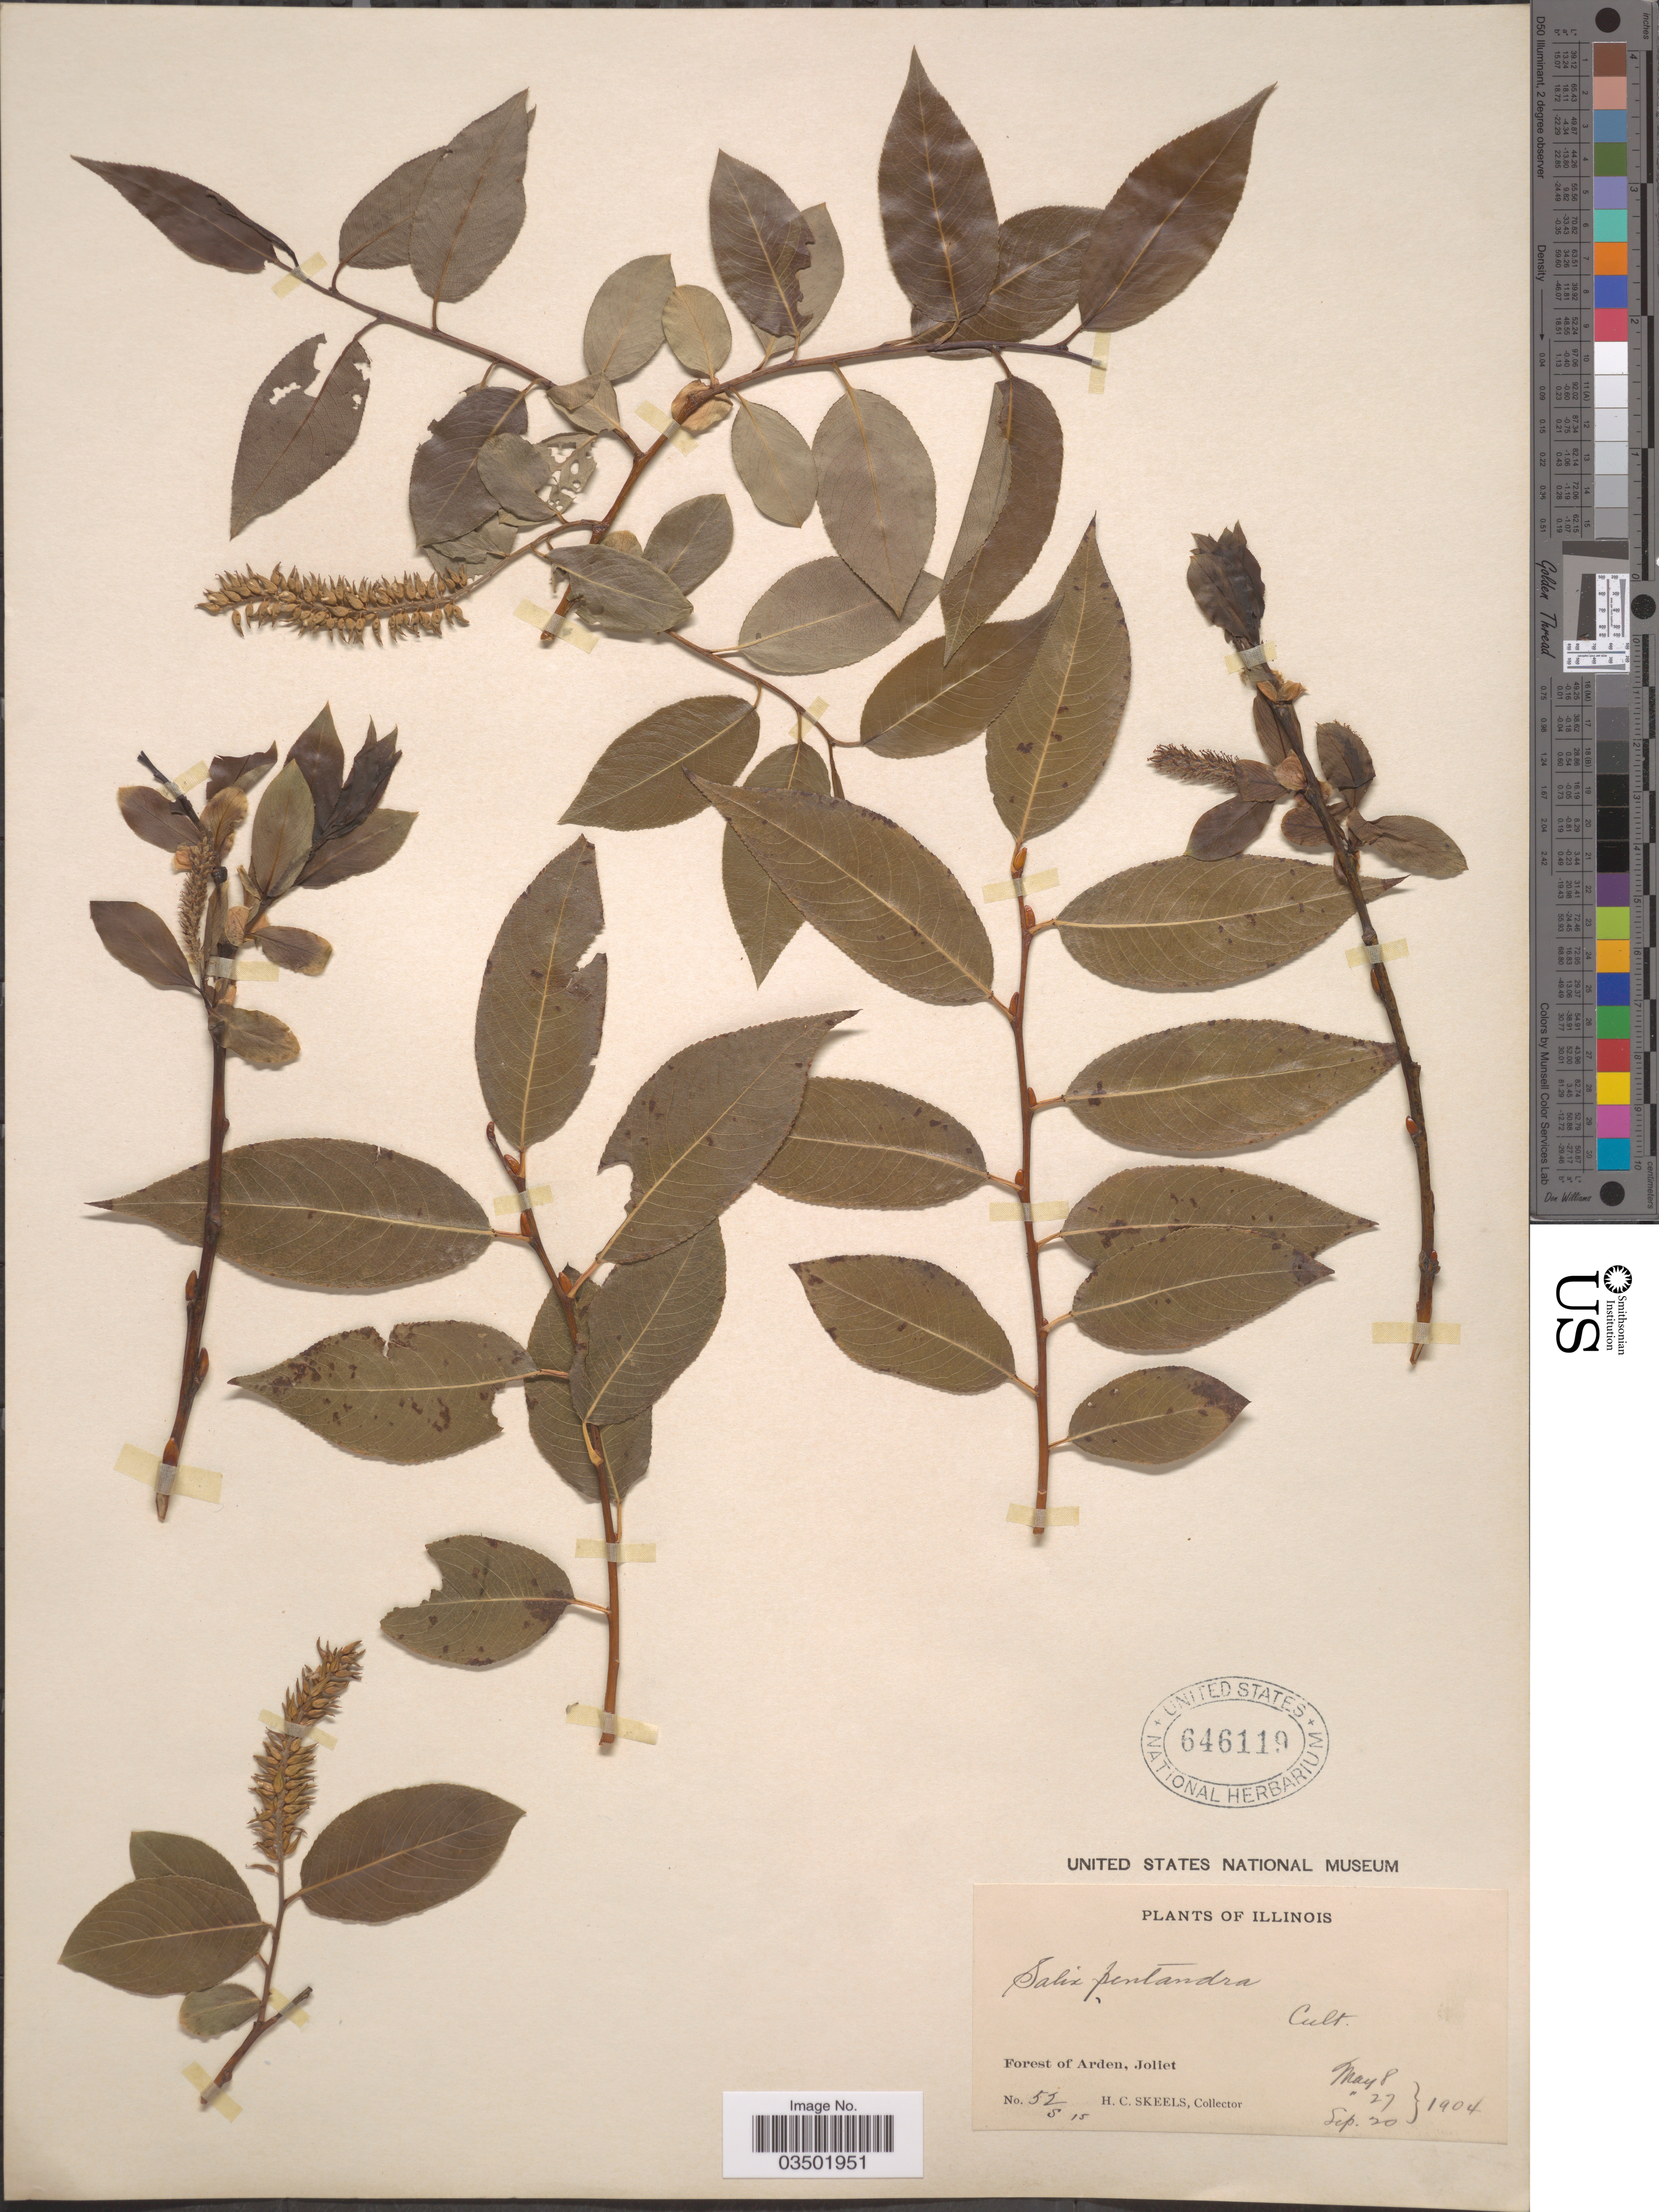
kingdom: Plantae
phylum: Tracheophyta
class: Magnoliopsida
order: Malpighiales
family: Salicaceae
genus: Salix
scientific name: Salix pentandra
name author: L.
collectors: H. Skeels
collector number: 52S15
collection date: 1904-05-08/1904-09-20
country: United States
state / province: Illinois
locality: Forest of Arden, Joliet.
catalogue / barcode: US 646119